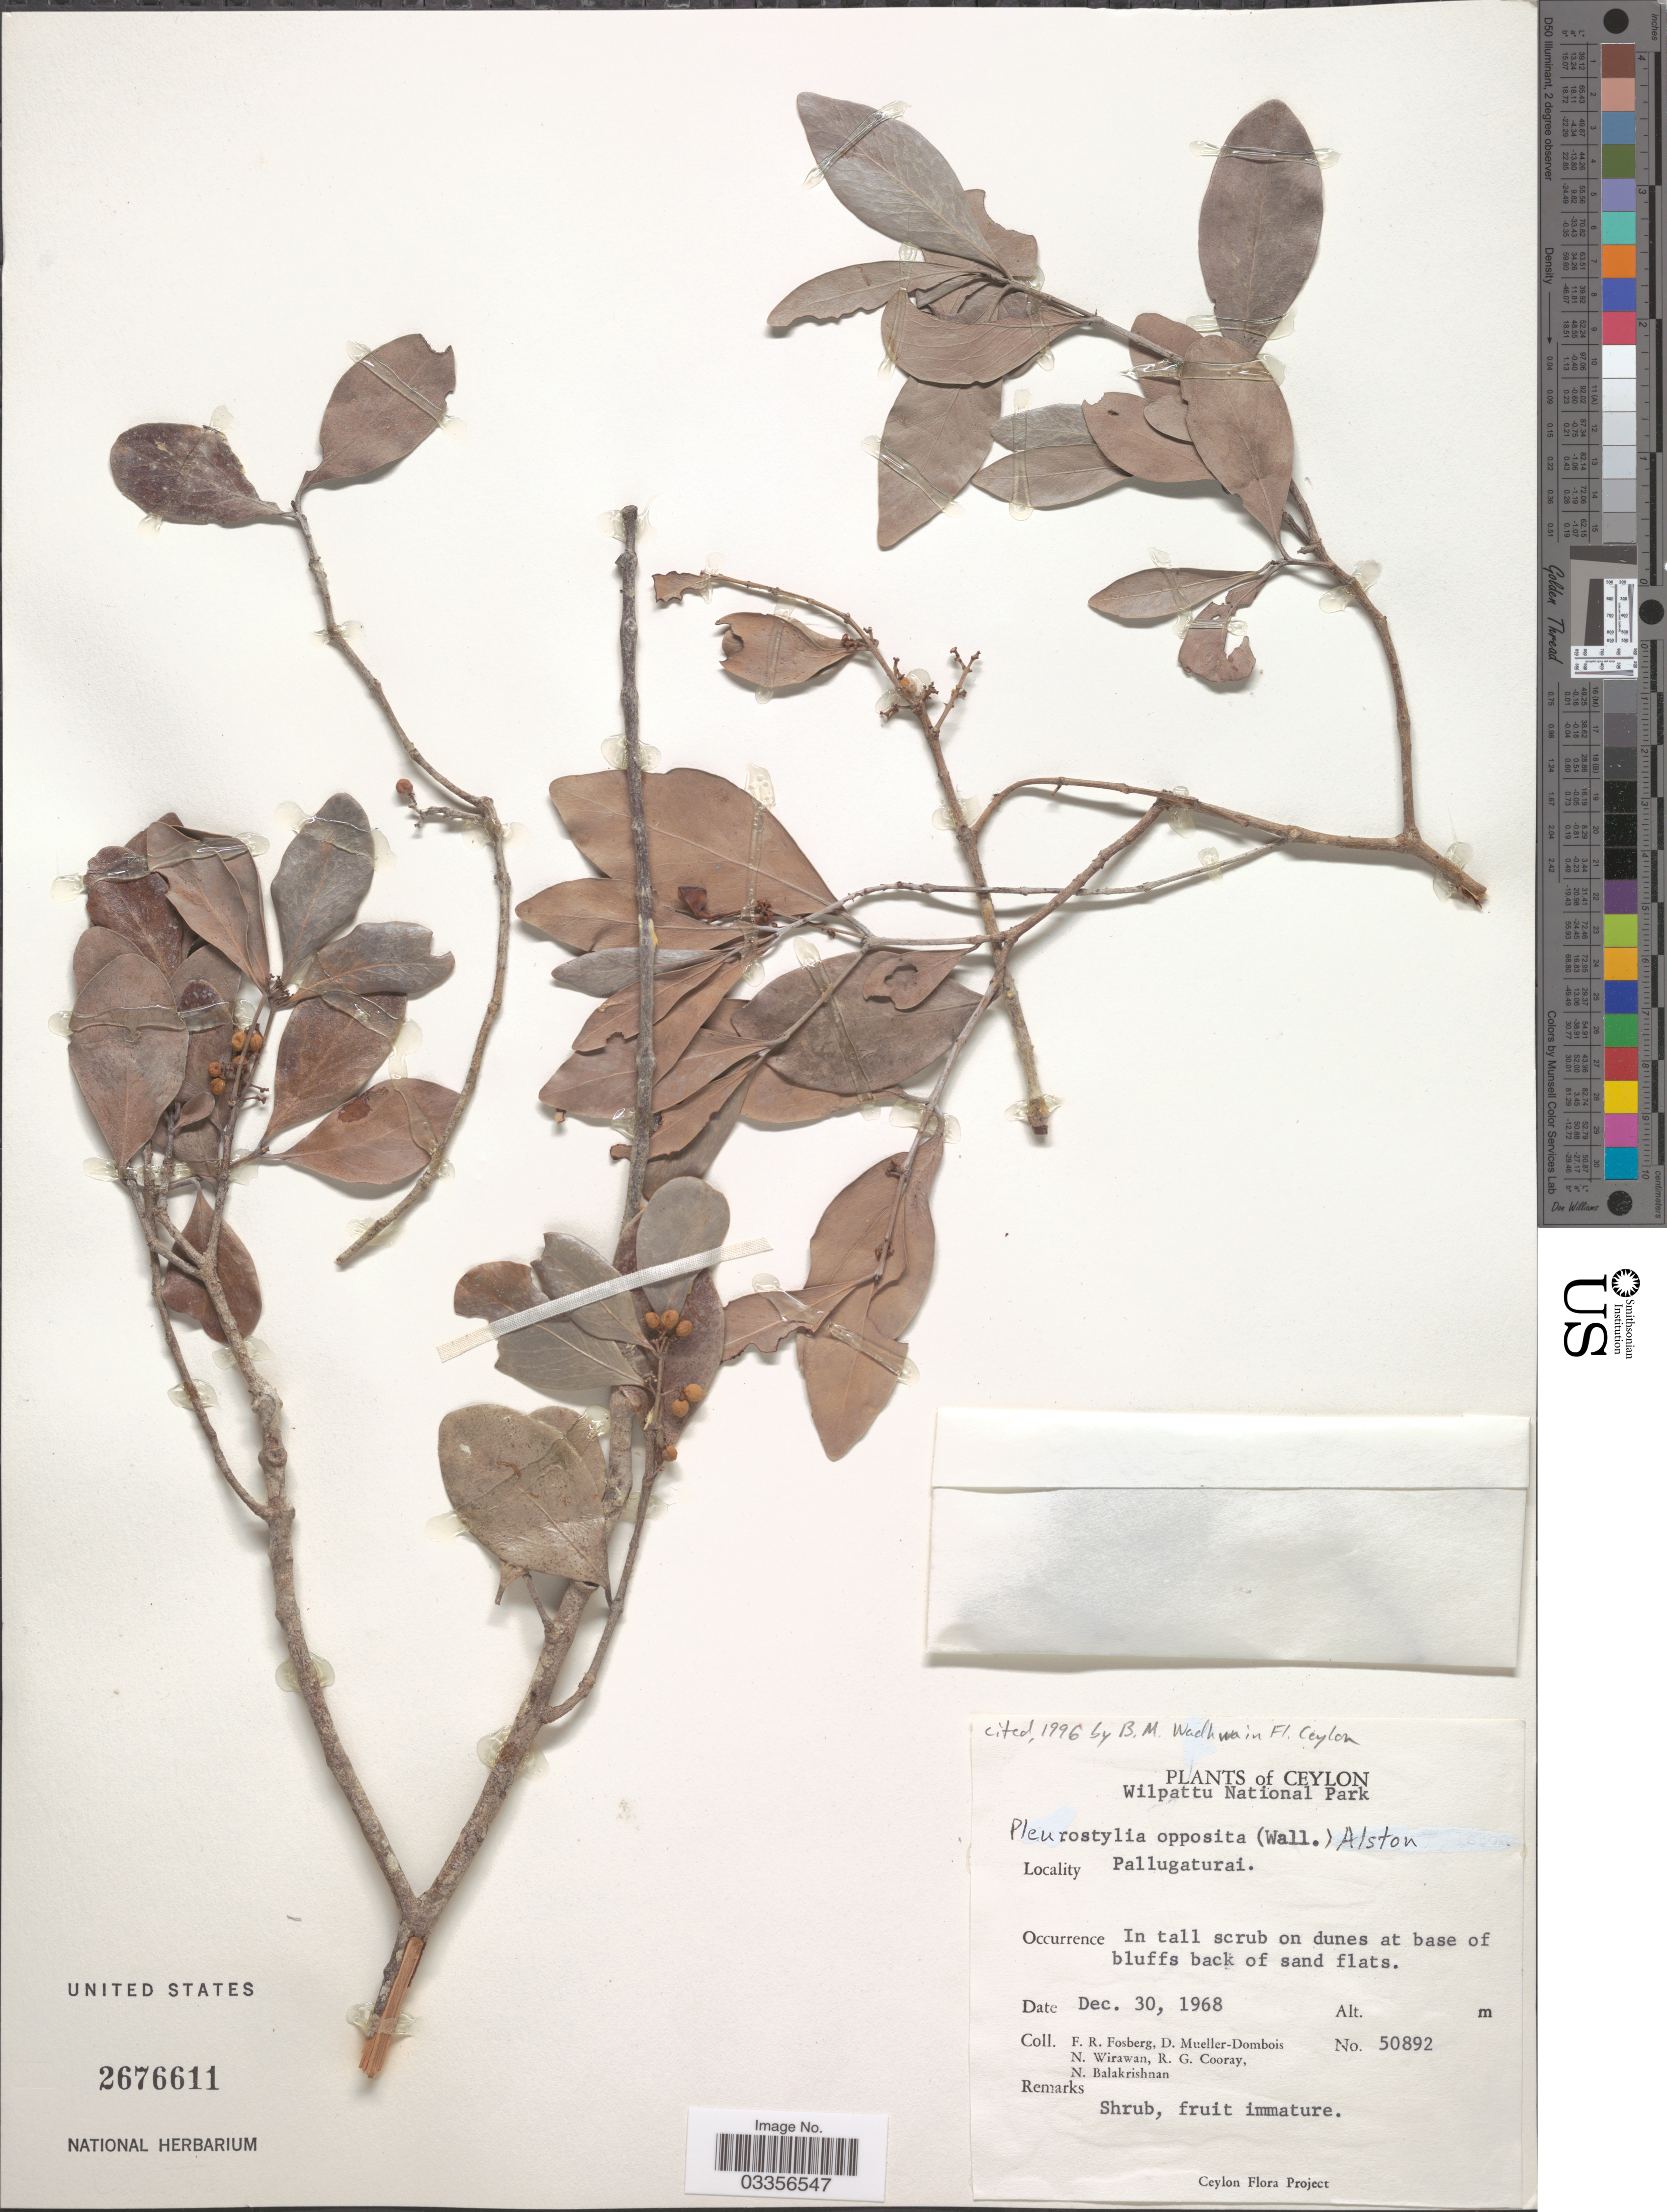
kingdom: Plantae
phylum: Tracheophyta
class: Magnoliopsida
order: Celastrales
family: Celastraceae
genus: Pleurostylia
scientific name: Pleurostylia opposita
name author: (Wall.) Alston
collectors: F. R. Fosberg, D. Mueller-Dombois, N. Wirawan, R. Cooray & N. Balakrishnan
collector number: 50892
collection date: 1968-12-30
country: Sri Lanka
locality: Ceylon, Wilpattu National Park, Pallugaturai.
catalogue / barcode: US 2676611